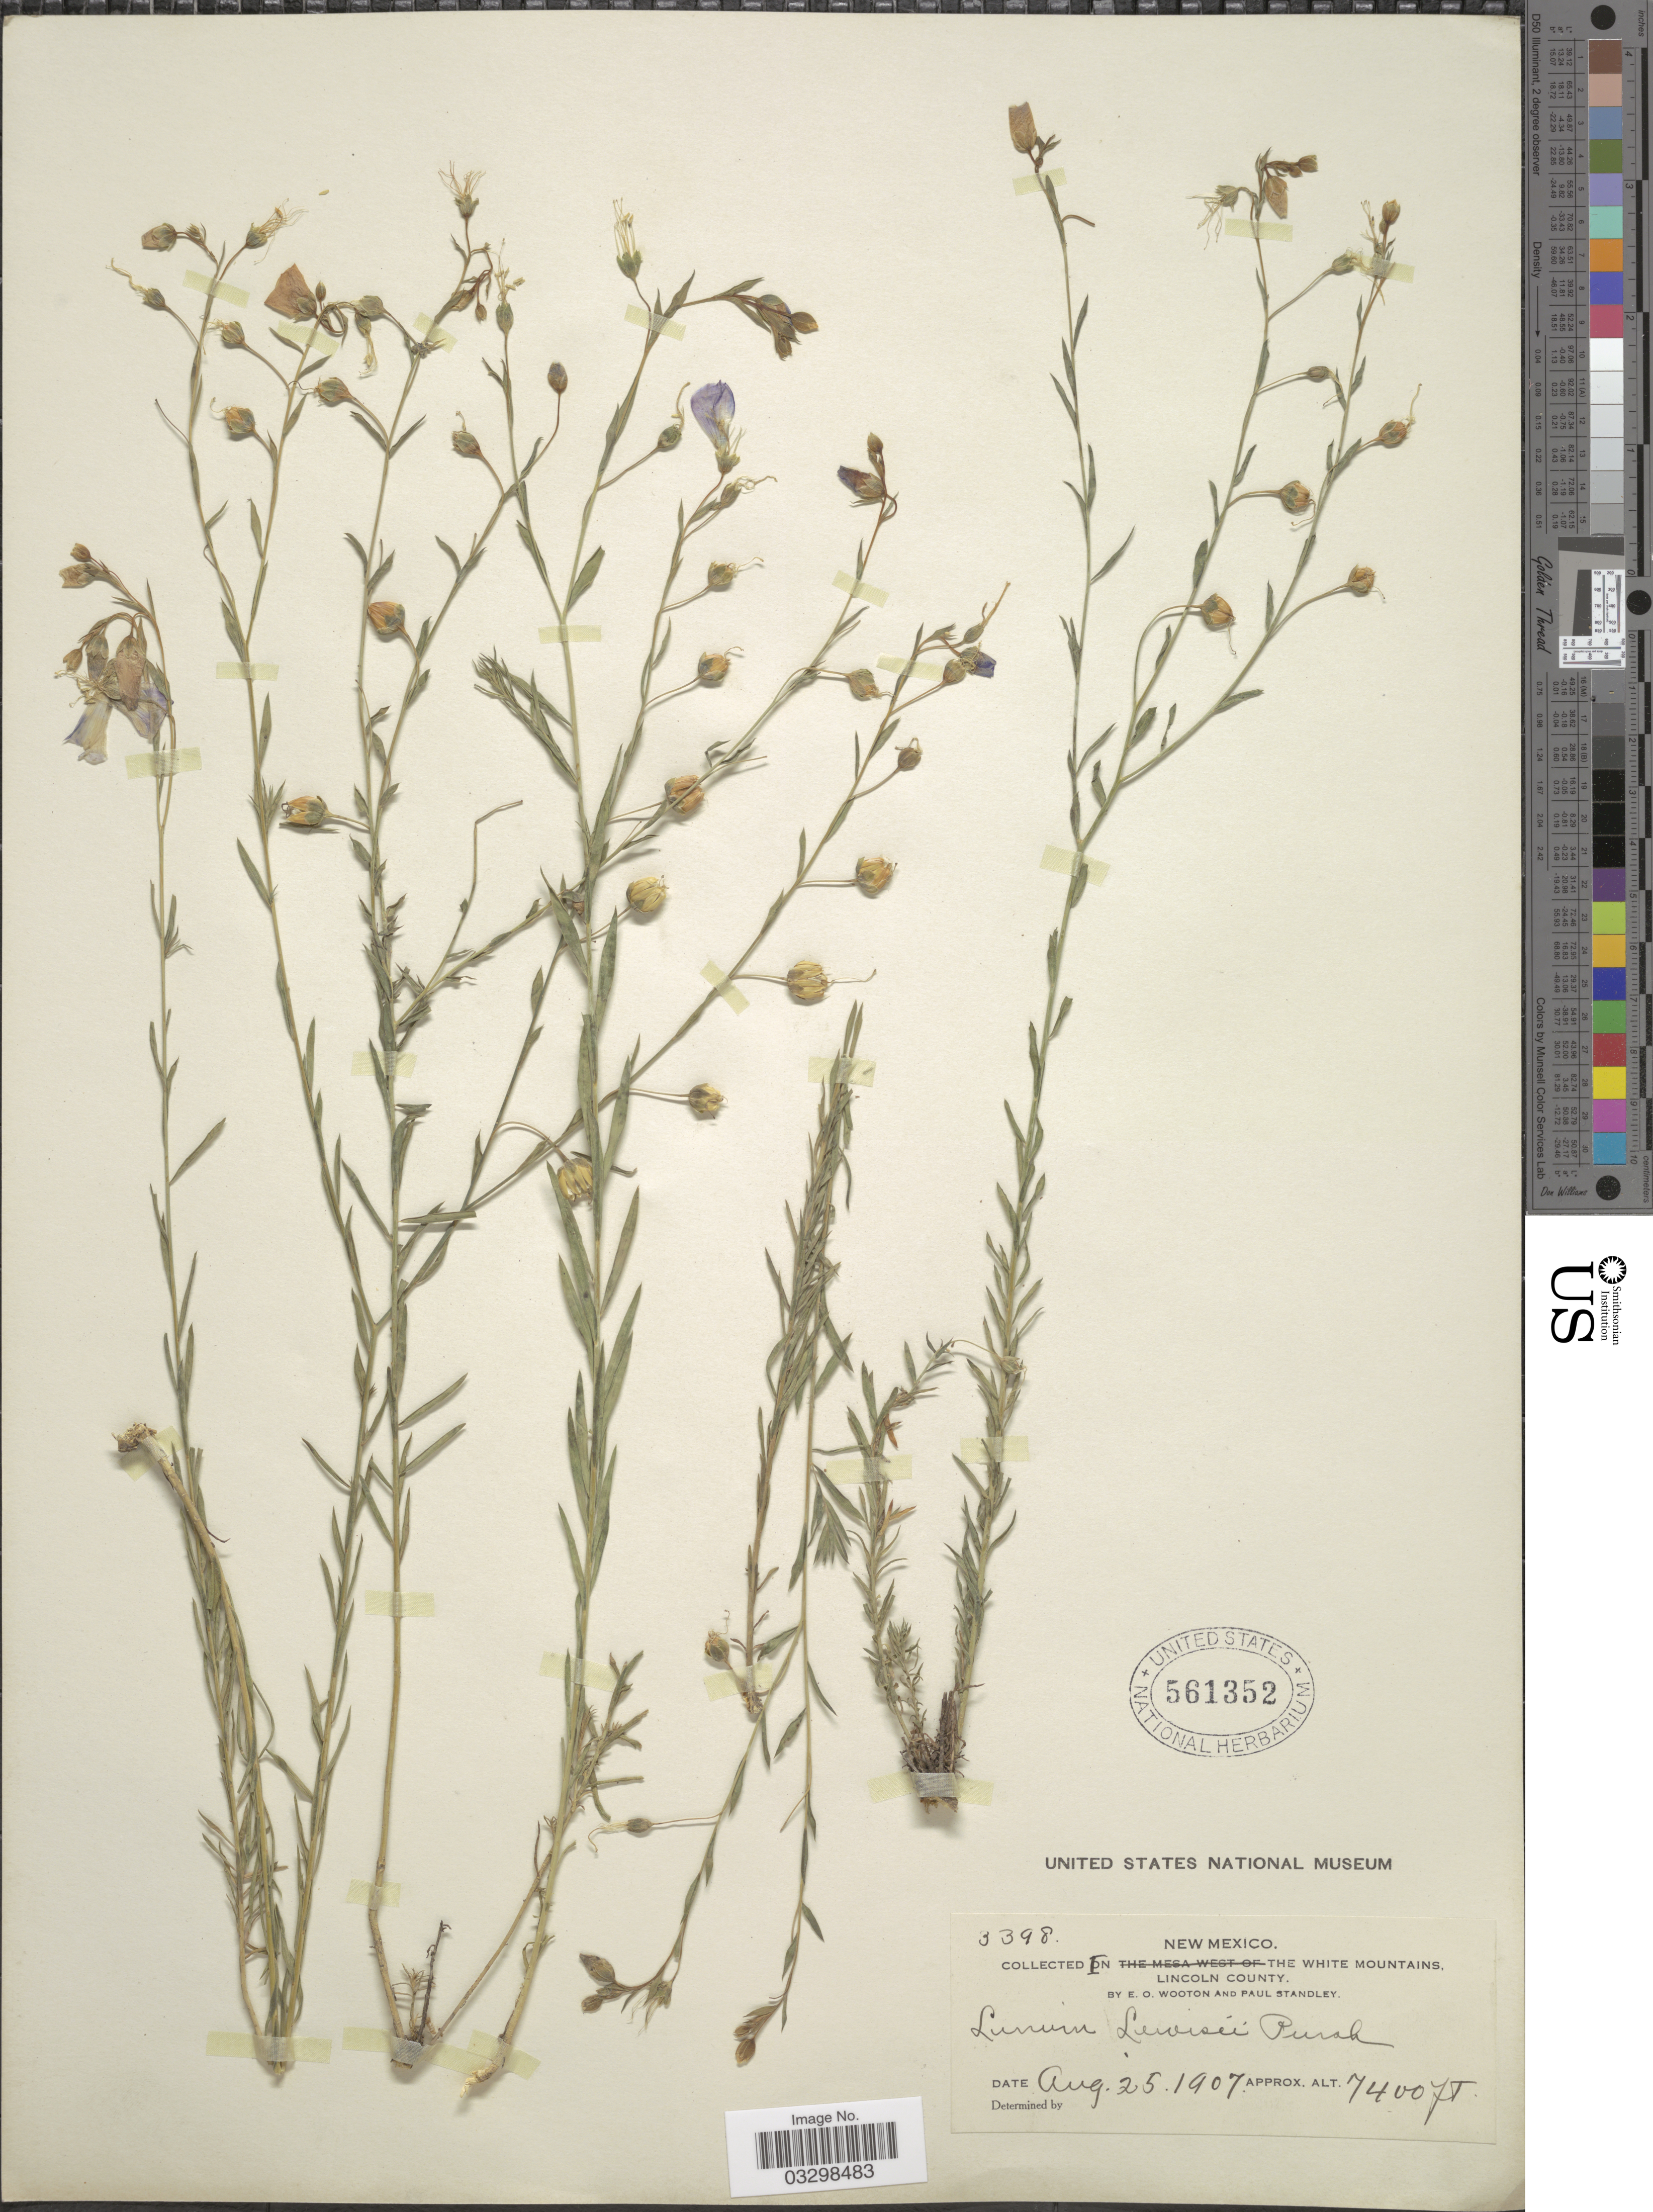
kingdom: Plantae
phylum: Tracheophyta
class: Magnoliopsida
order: Malpighiales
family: Linaceae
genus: Linum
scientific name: Linum lewisii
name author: Pursh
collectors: E. O. Wooton & P. C. Standley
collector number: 3398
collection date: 1907-08-25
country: United States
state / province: New Mexico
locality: In the White Mountains, Lincoln County.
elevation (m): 2256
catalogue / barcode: US 561352